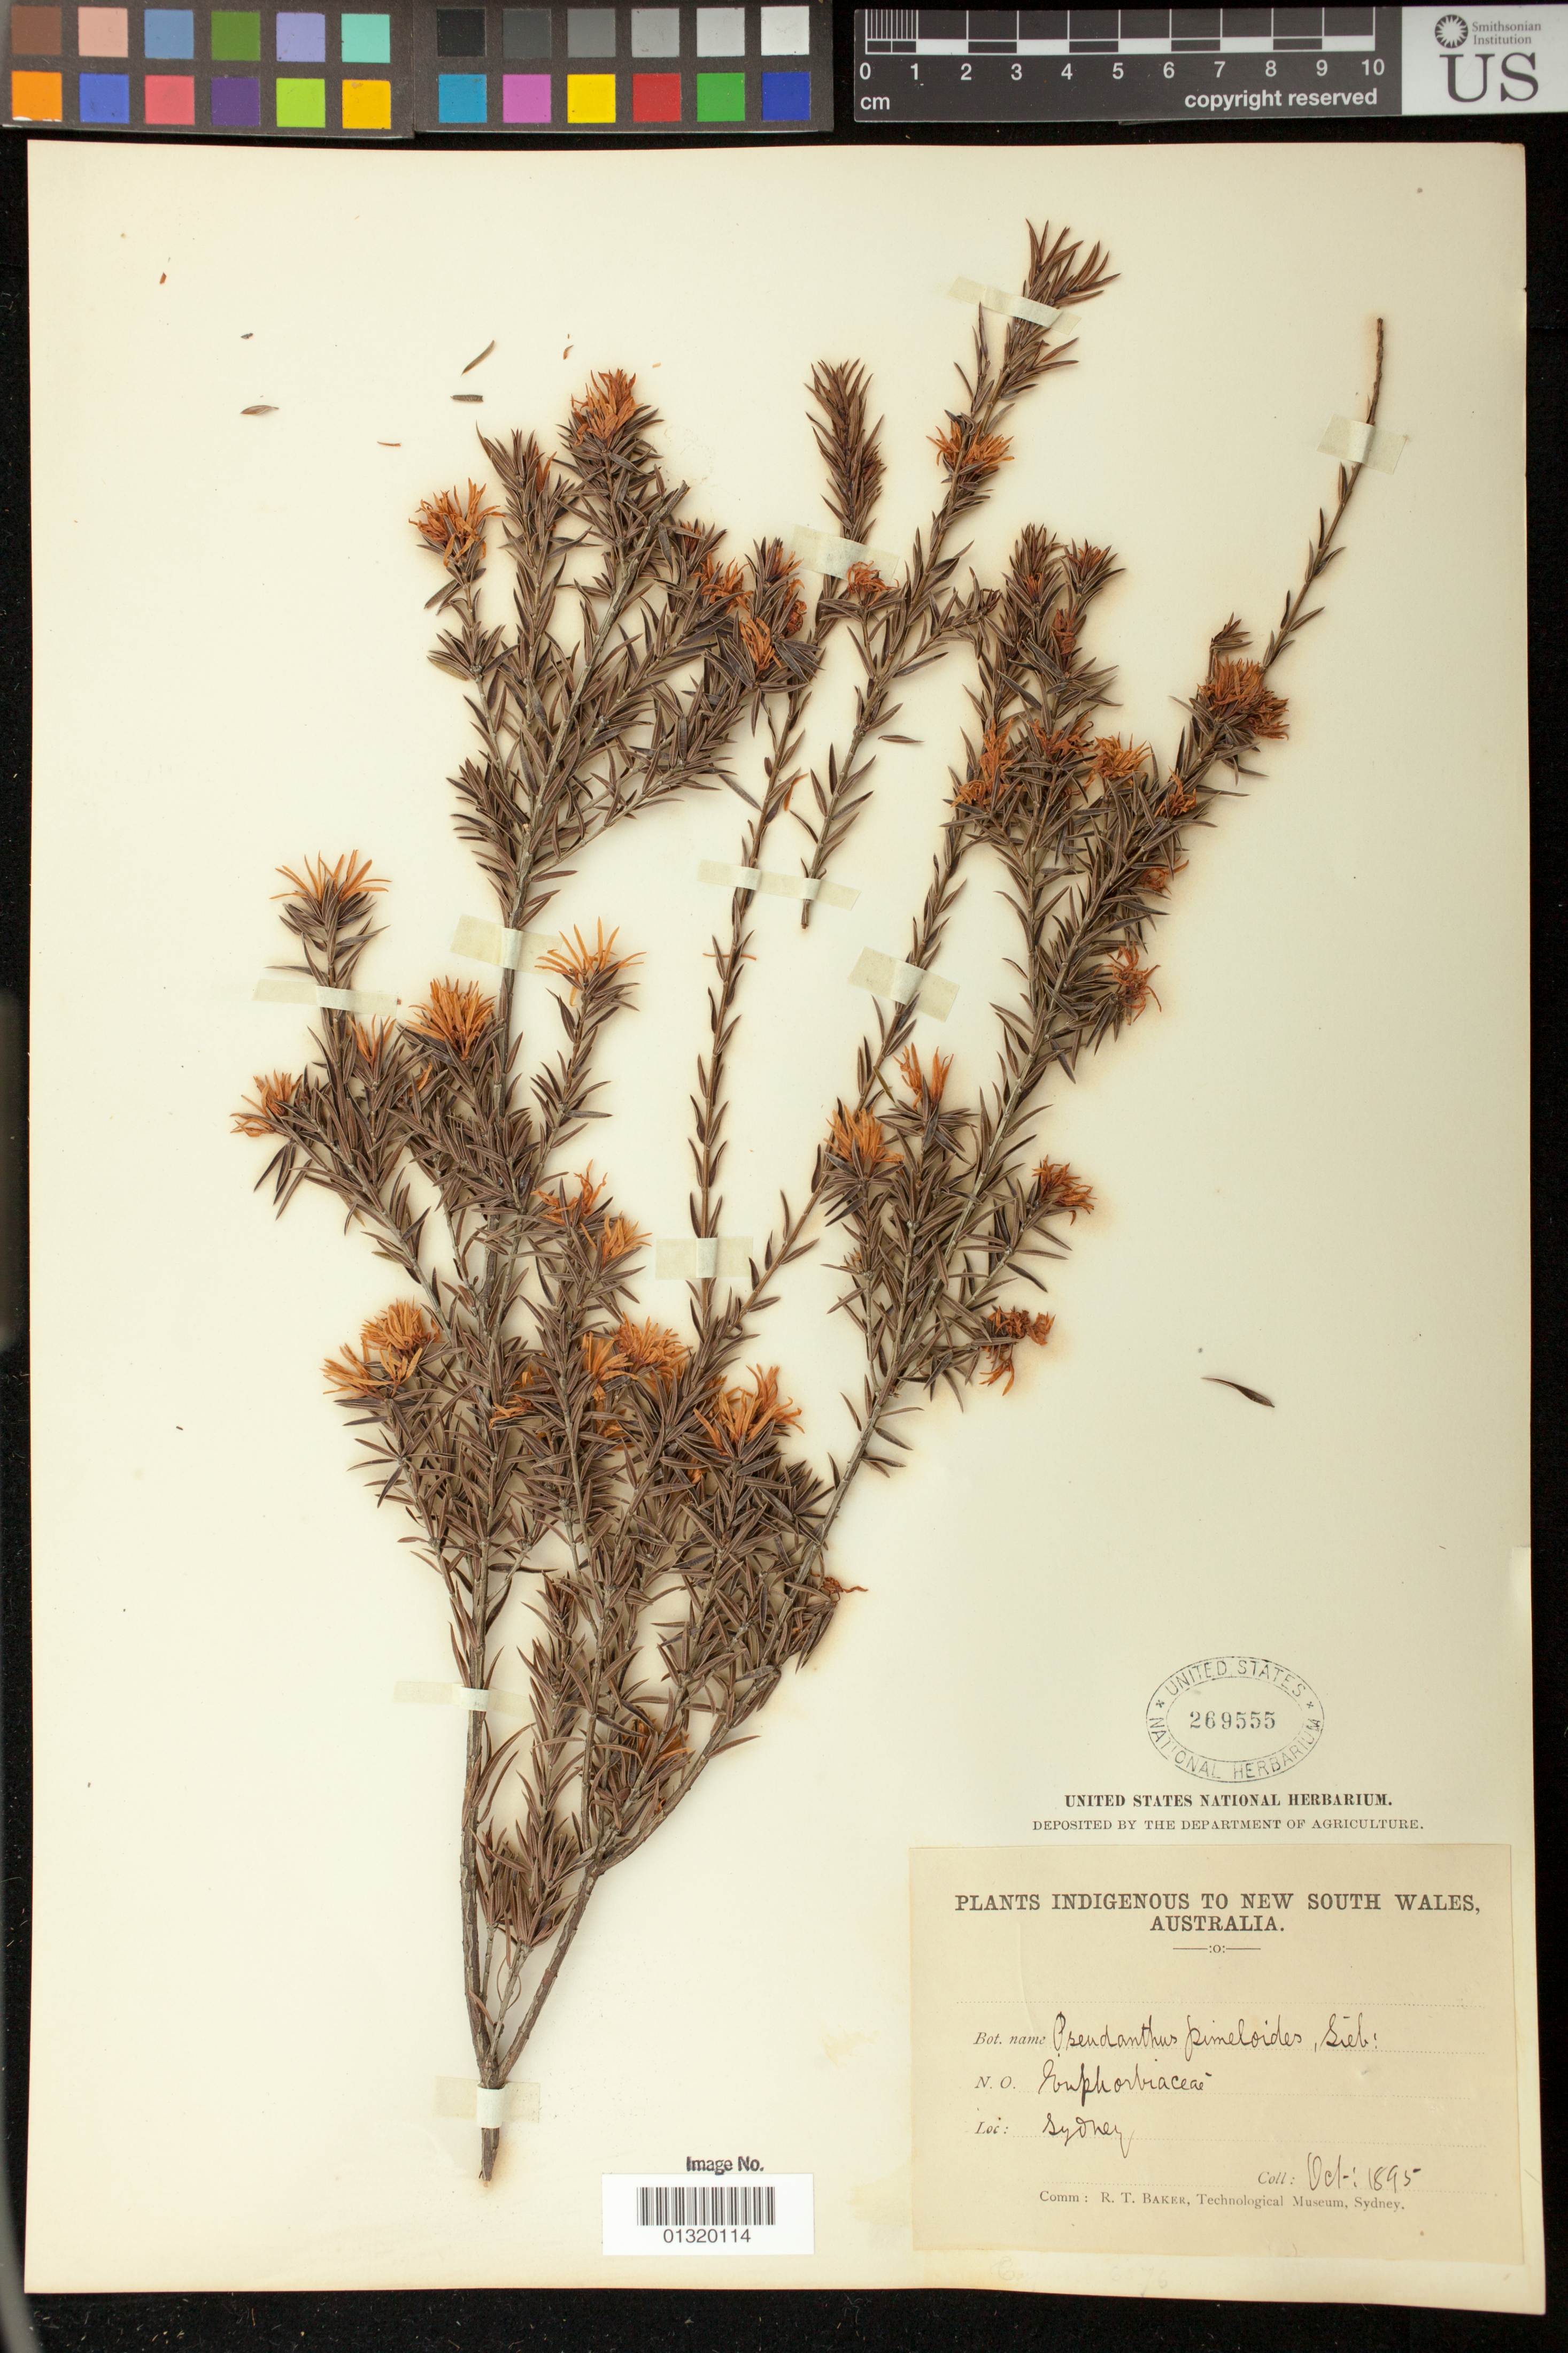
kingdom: Plantae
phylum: Tracheophyta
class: Magnoliopsida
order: Malpighiales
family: Picrodendraceae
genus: Pseudanthus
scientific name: Pseudanthus pimeleoides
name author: Sieber & Spreng.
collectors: R. T. Baker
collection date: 1895-10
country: Australia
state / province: New South Wales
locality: Sydney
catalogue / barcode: US 269555